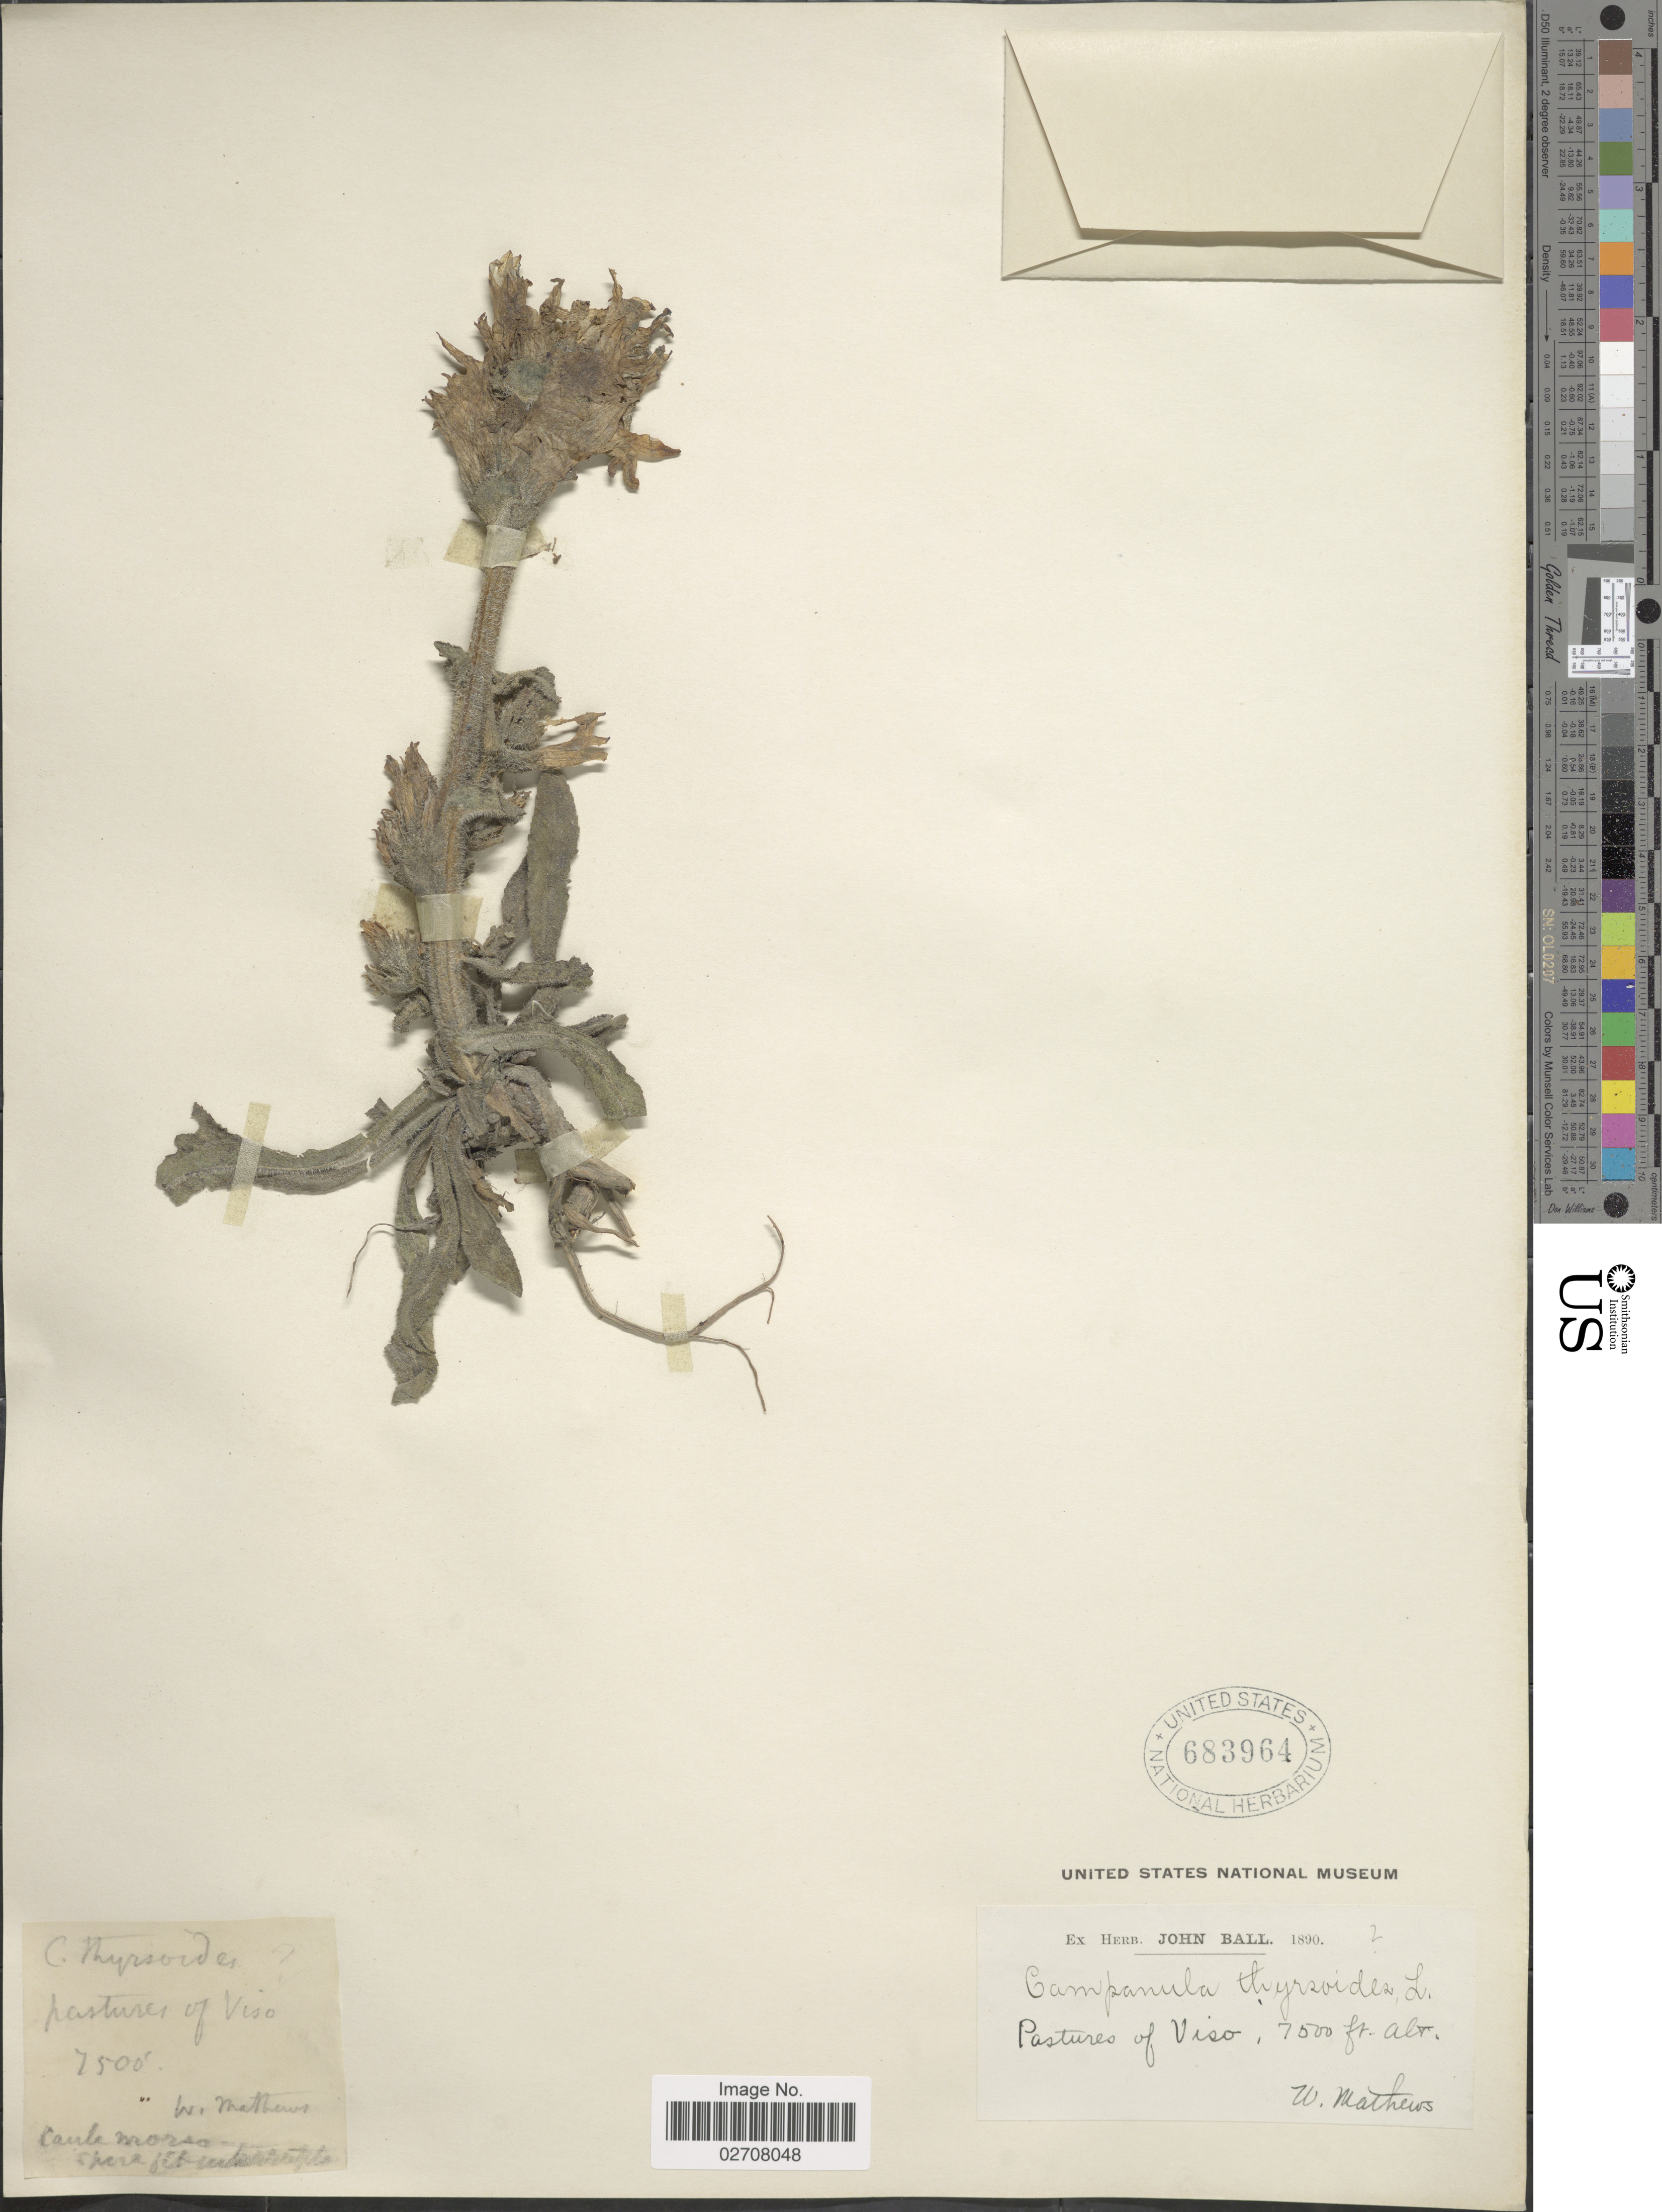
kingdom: Plantae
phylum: Tracheophyta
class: Magnoliopsida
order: Asterales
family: Campanulaceae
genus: Campanula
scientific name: Campanula thyrsoides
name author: L.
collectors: W. Mathews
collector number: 2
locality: Pastures of Viso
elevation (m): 2286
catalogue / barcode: US 63964